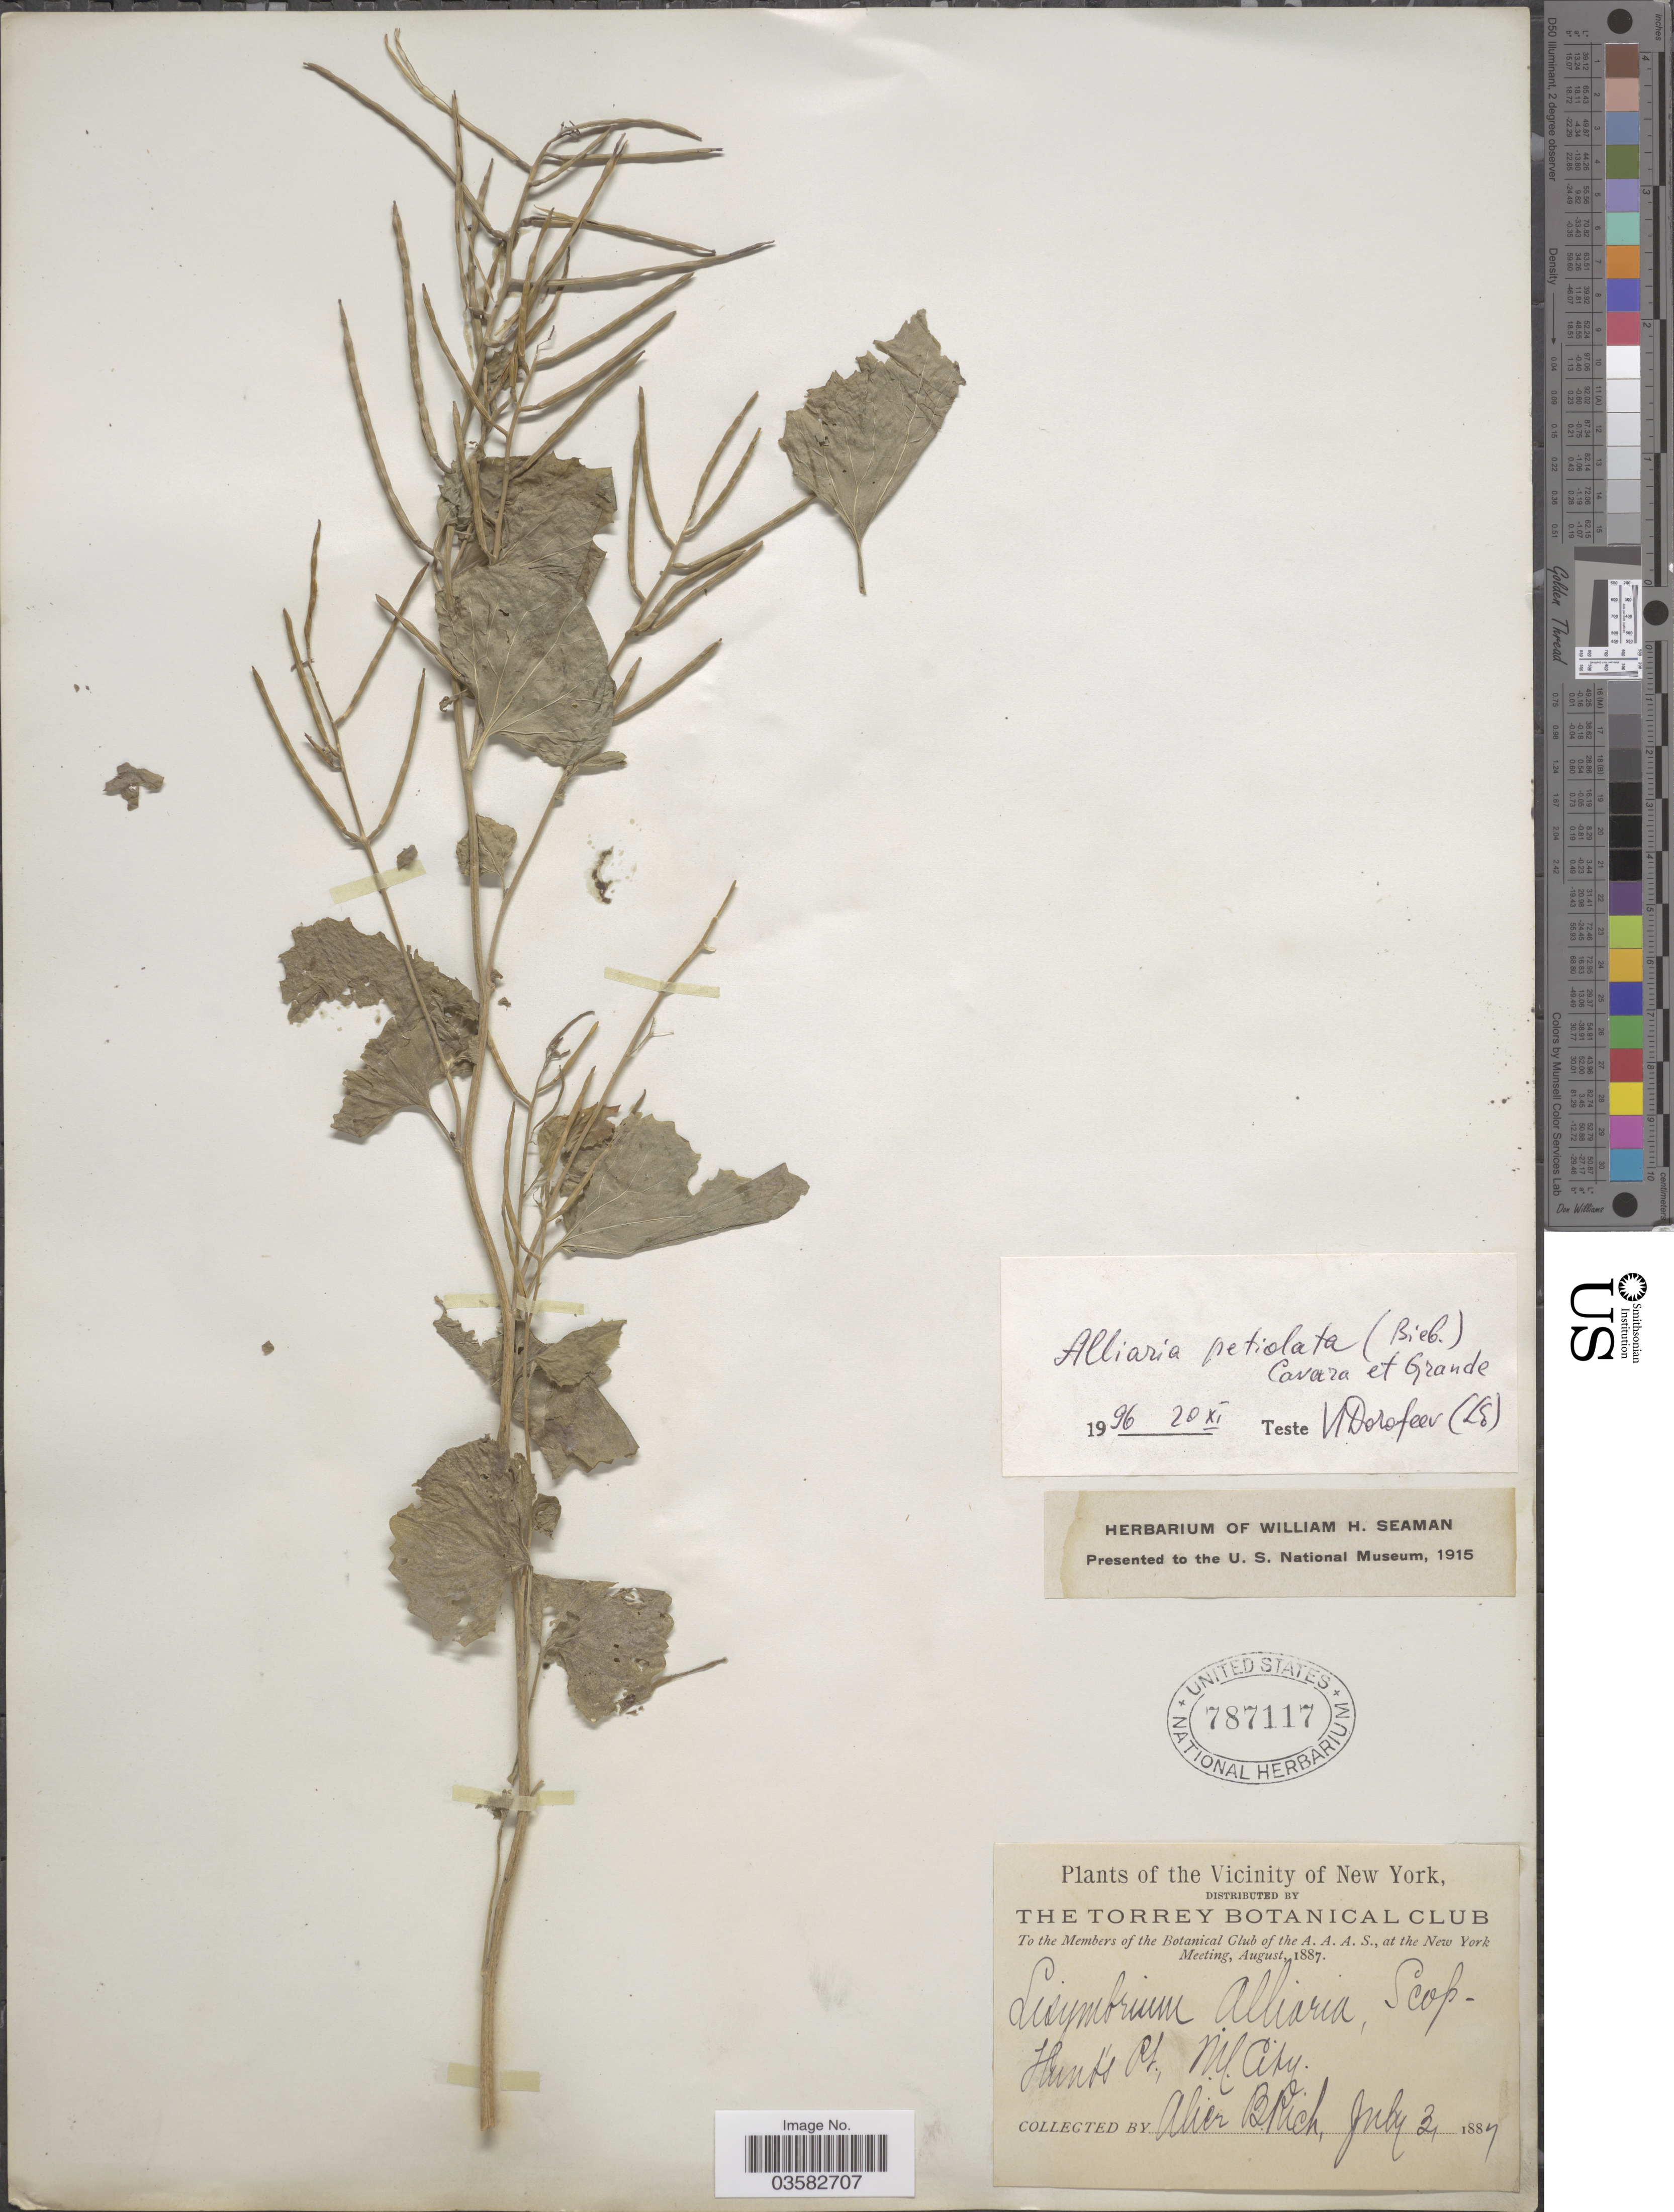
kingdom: Plantae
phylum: Tracheophyta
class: Magnoliopsida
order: Brassicales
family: Brassicaceae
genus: Alliaria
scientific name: Alliaria petiolata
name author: (M. Bieb.) Cavara & Grande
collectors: A. Rich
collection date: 1887-07-03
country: United States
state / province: New York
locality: The Vicinity of New York. Hunt's Pt., Ml. City.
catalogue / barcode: US 787117